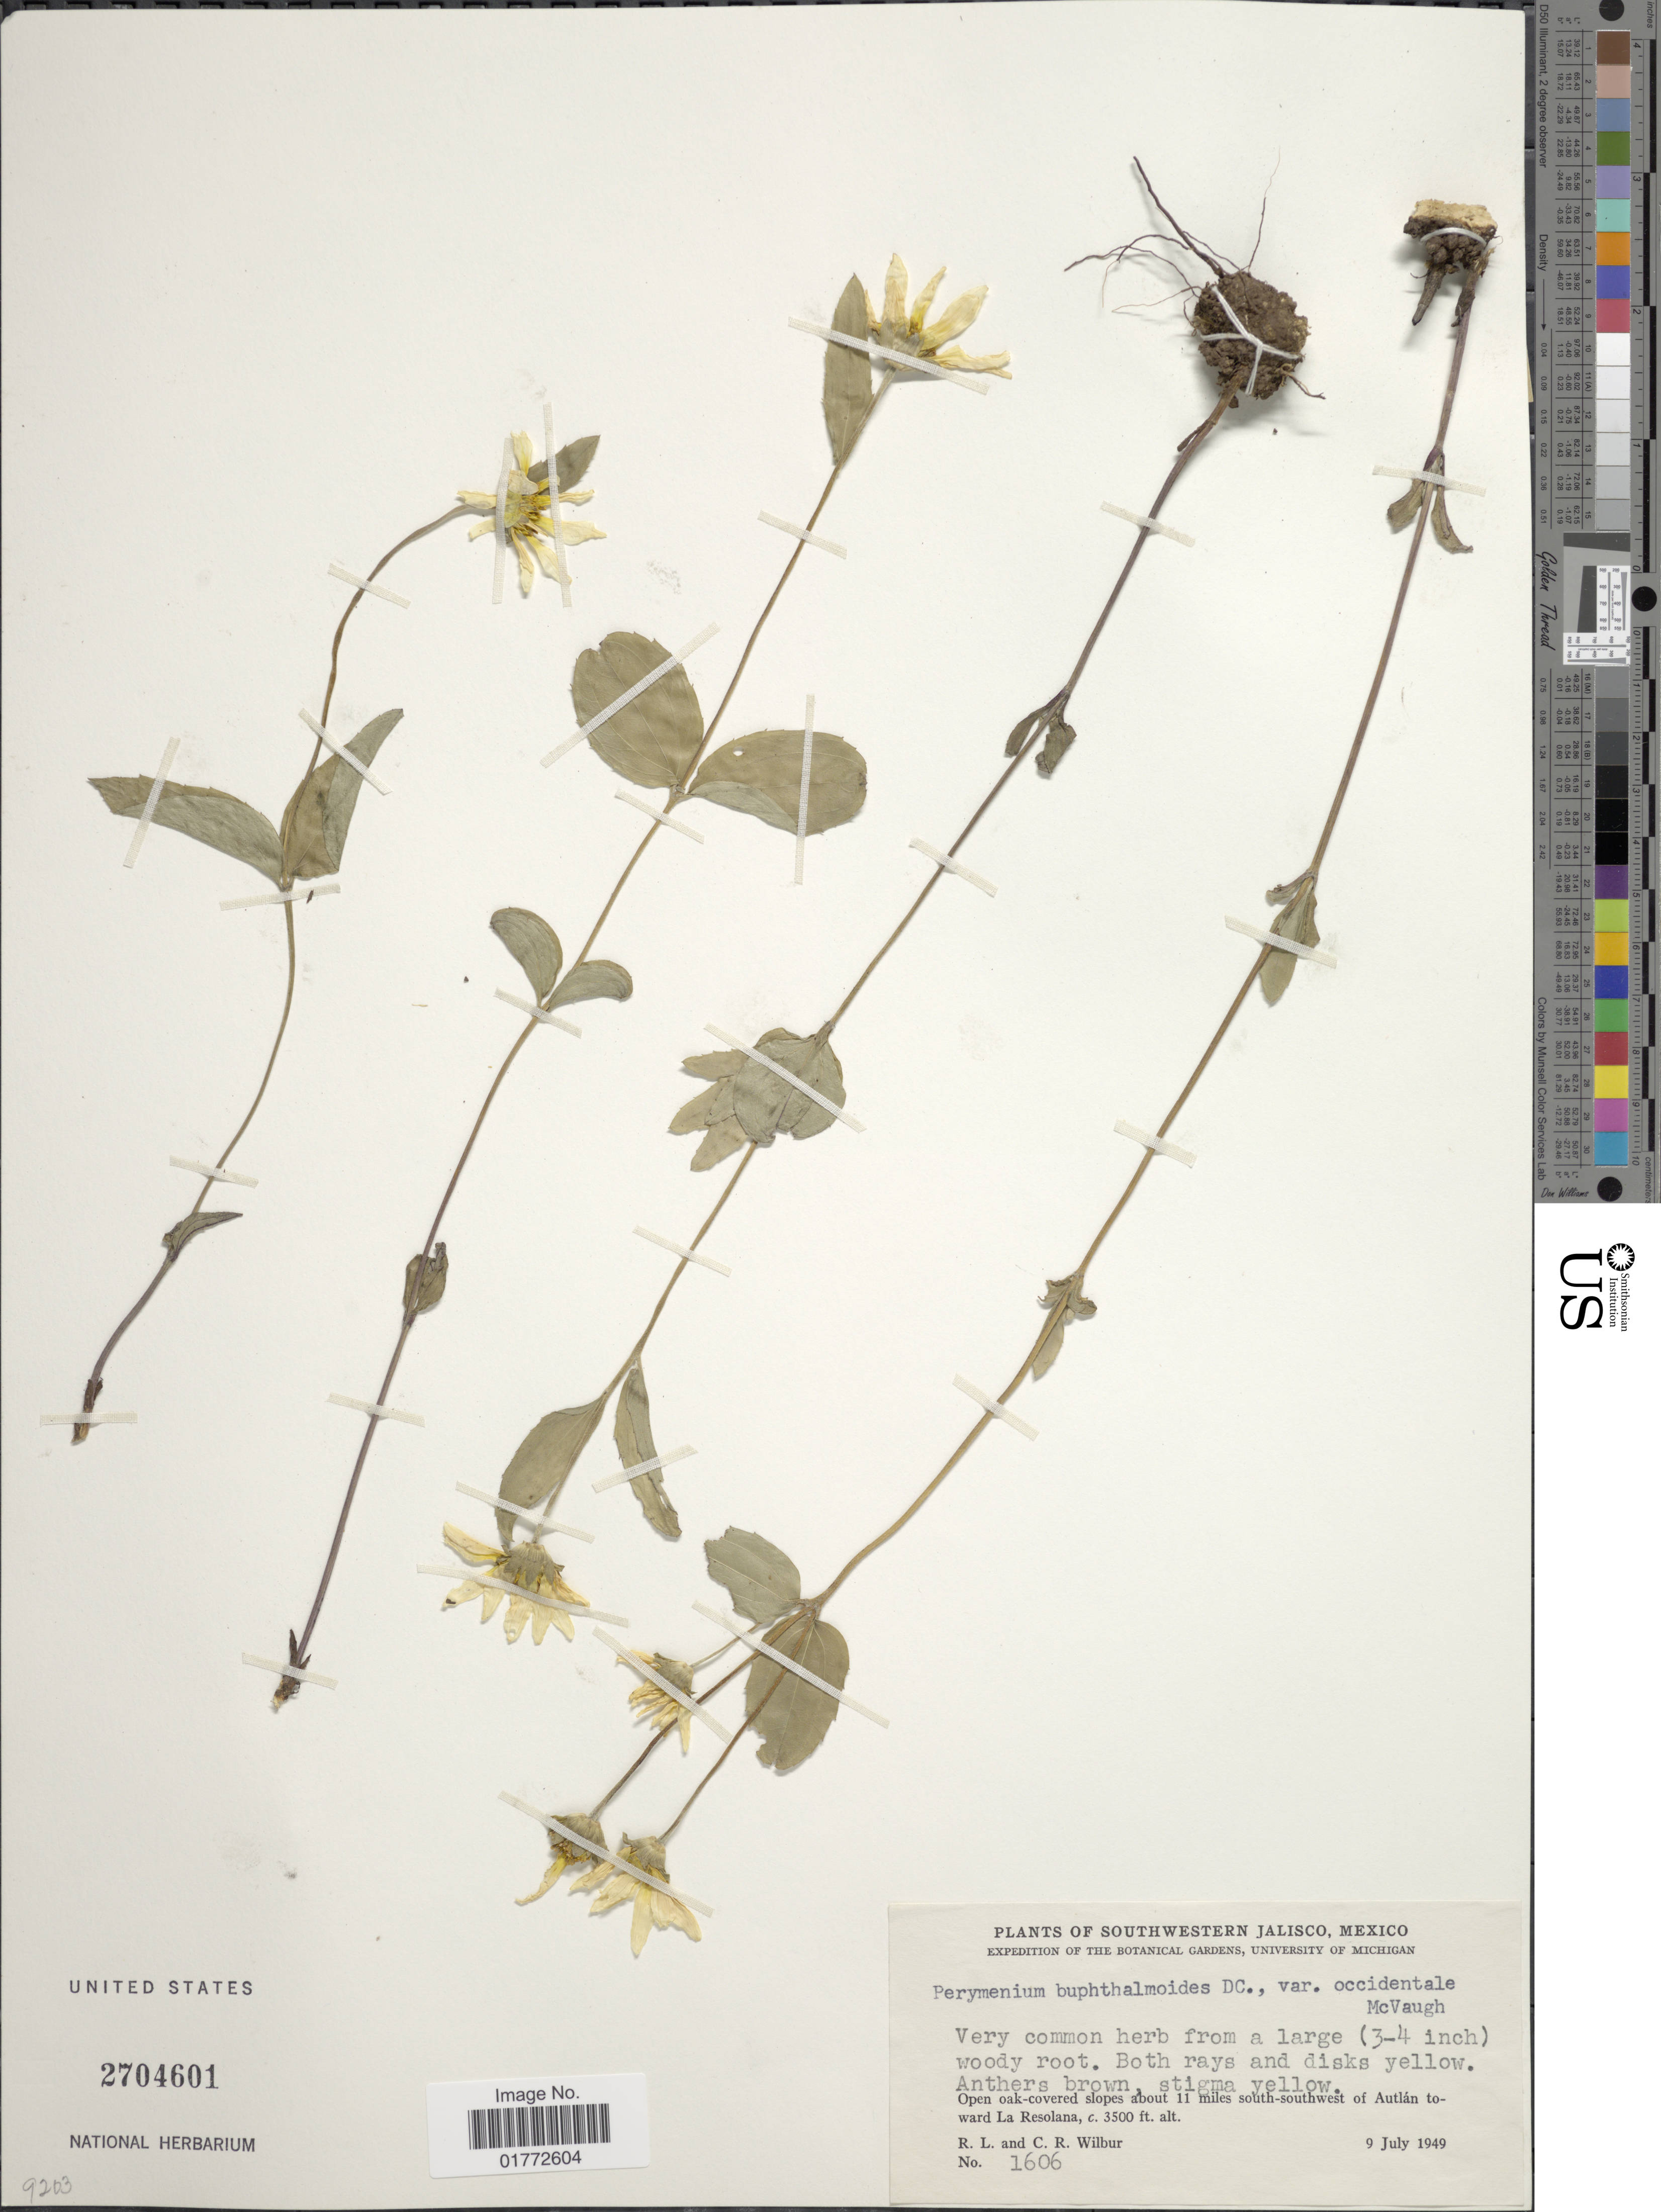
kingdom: Plantae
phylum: Tracheophyta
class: Magnoliopsida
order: Asterales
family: Asteraceae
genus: Perymenium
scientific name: Perymenium buphthalmoides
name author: DC.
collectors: R. L. Wilbur & R. Wilbur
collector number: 1606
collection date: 1949-07-09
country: Mexico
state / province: Jalisco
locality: Southwestern Jalisco, Open oak-covered slopes about 11 miles south-southwest of Autlan toward La Resolana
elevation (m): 1067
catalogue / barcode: US 2704601